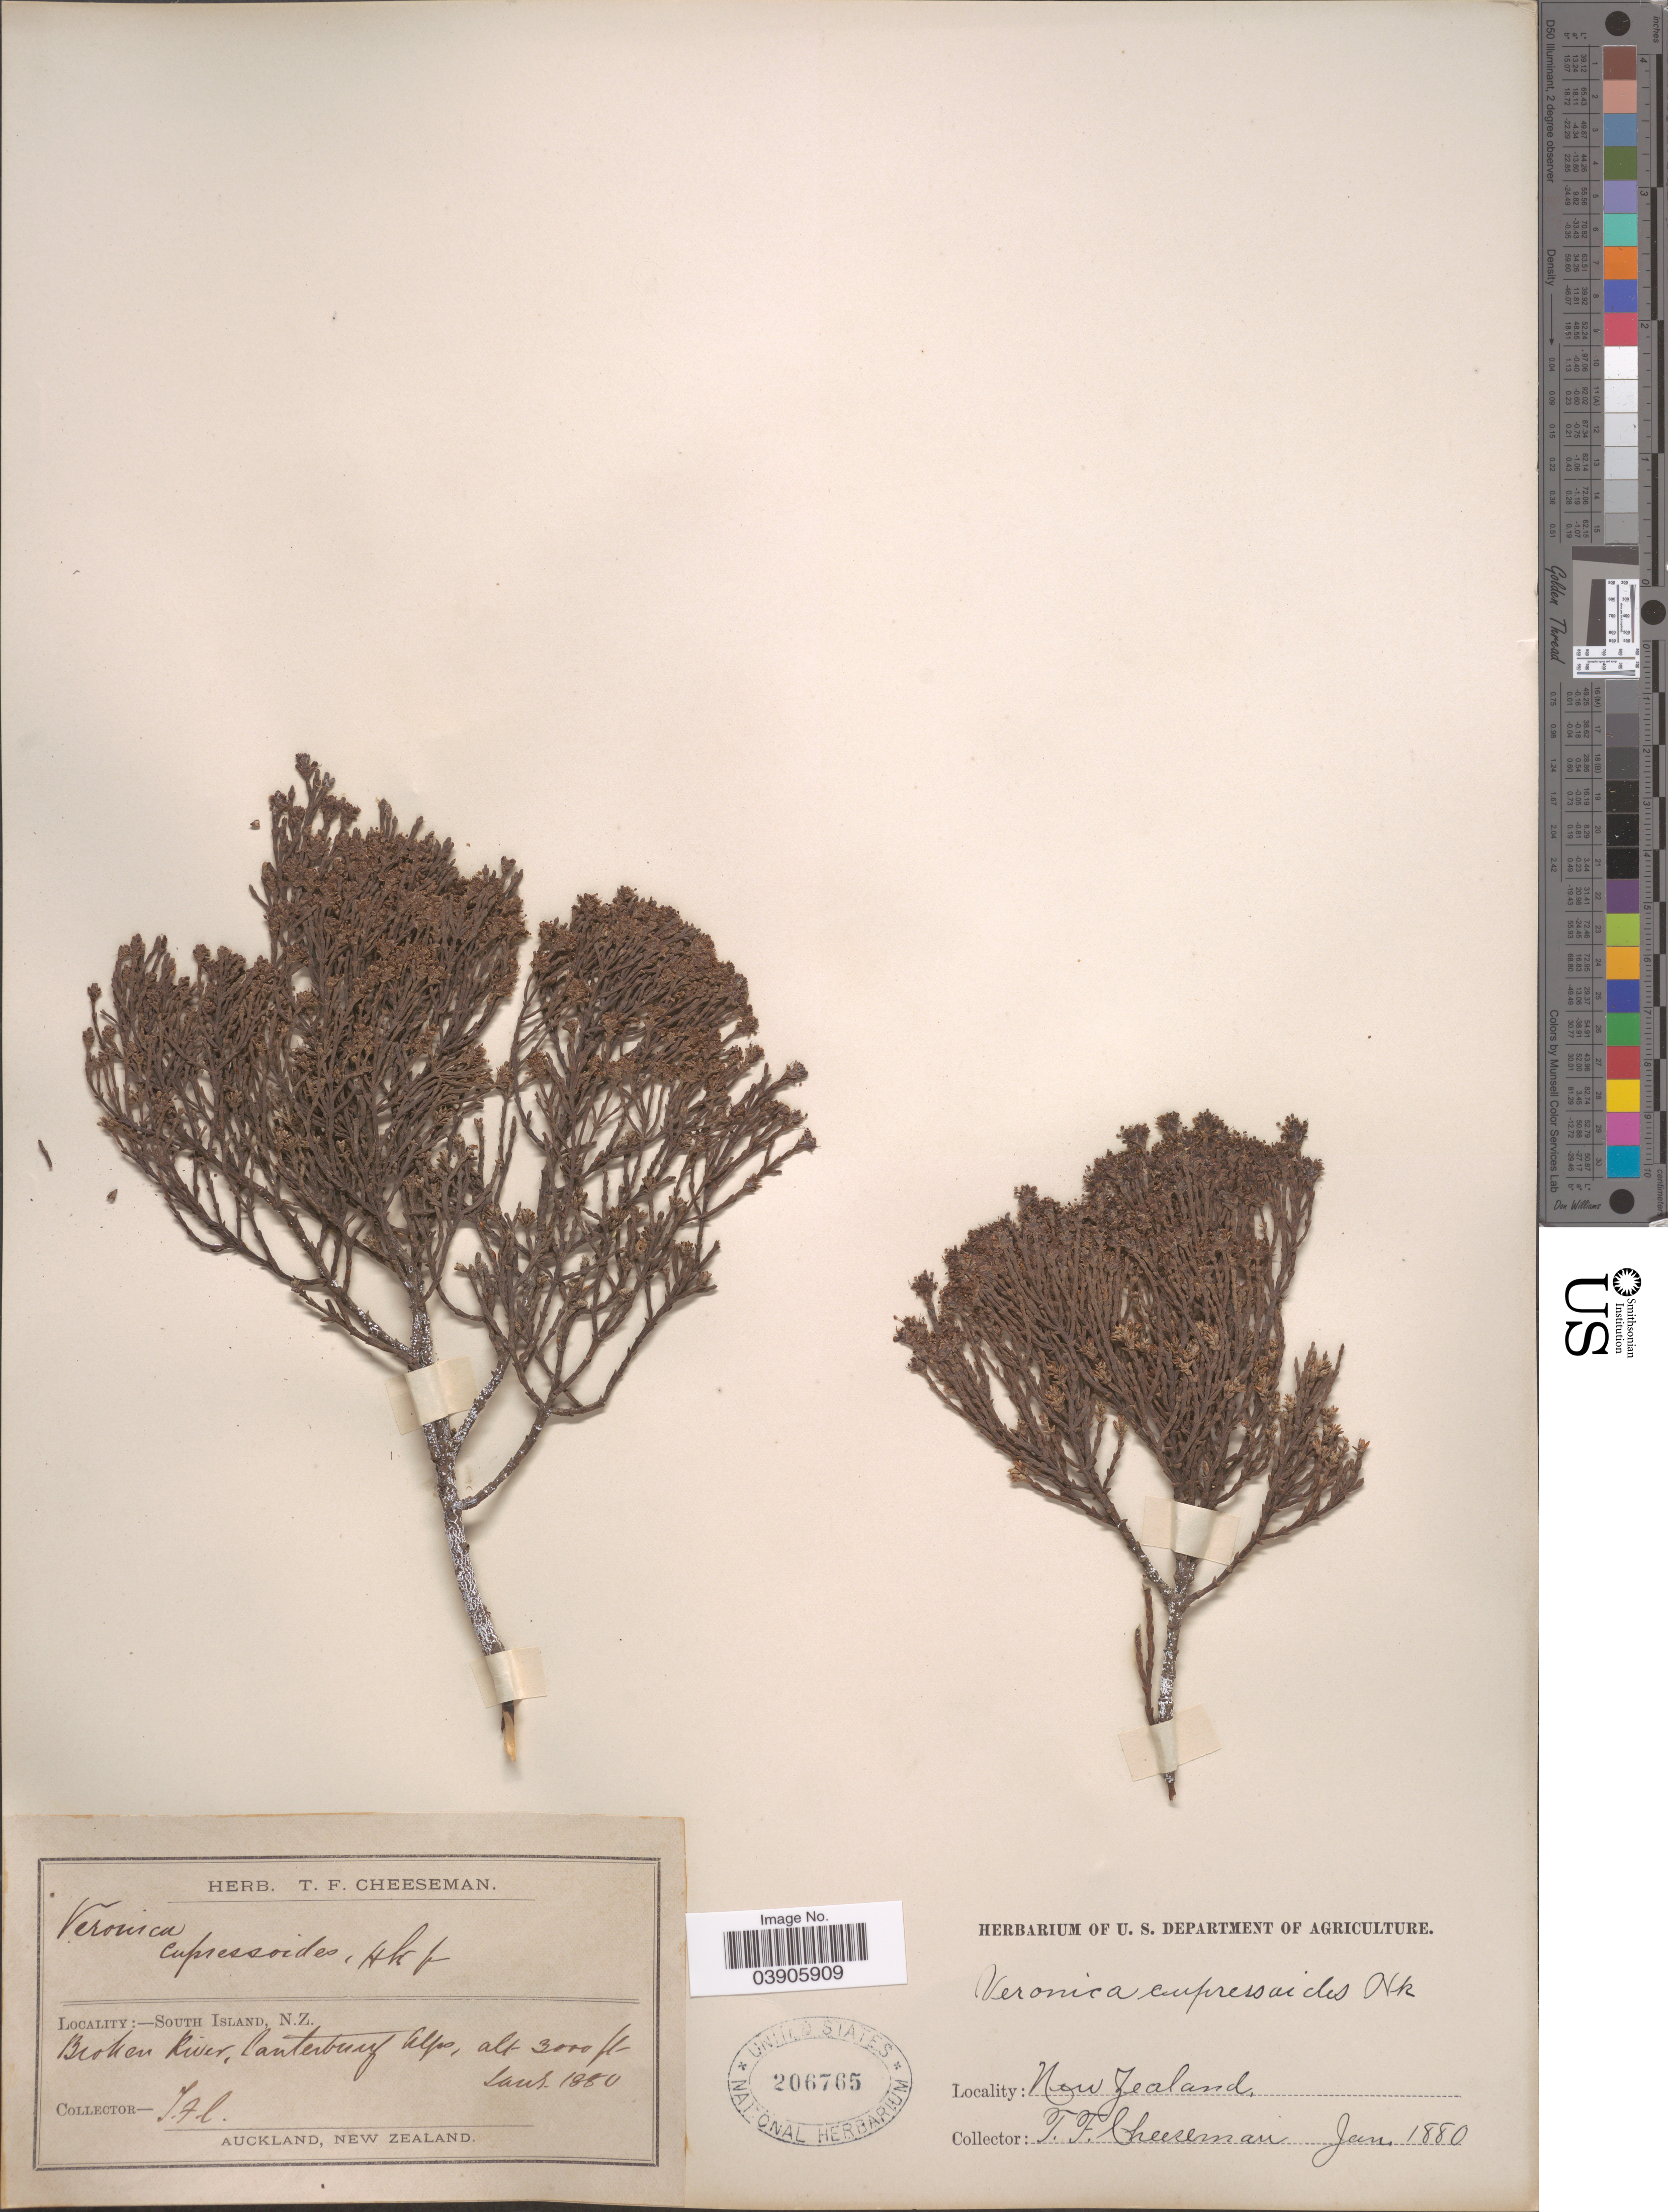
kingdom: Plantae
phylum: Tracheophyta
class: Magnoliopsida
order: Lamiales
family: Plantaginaceae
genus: Hebe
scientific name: Hebe cupressoides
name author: (Hook. f.) Andersen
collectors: T. F. Cheeseman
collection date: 1880-01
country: New Zealand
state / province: Canterbury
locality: South Island. Broken River Canterbury Alps.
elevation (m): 914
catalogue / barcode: US 206765